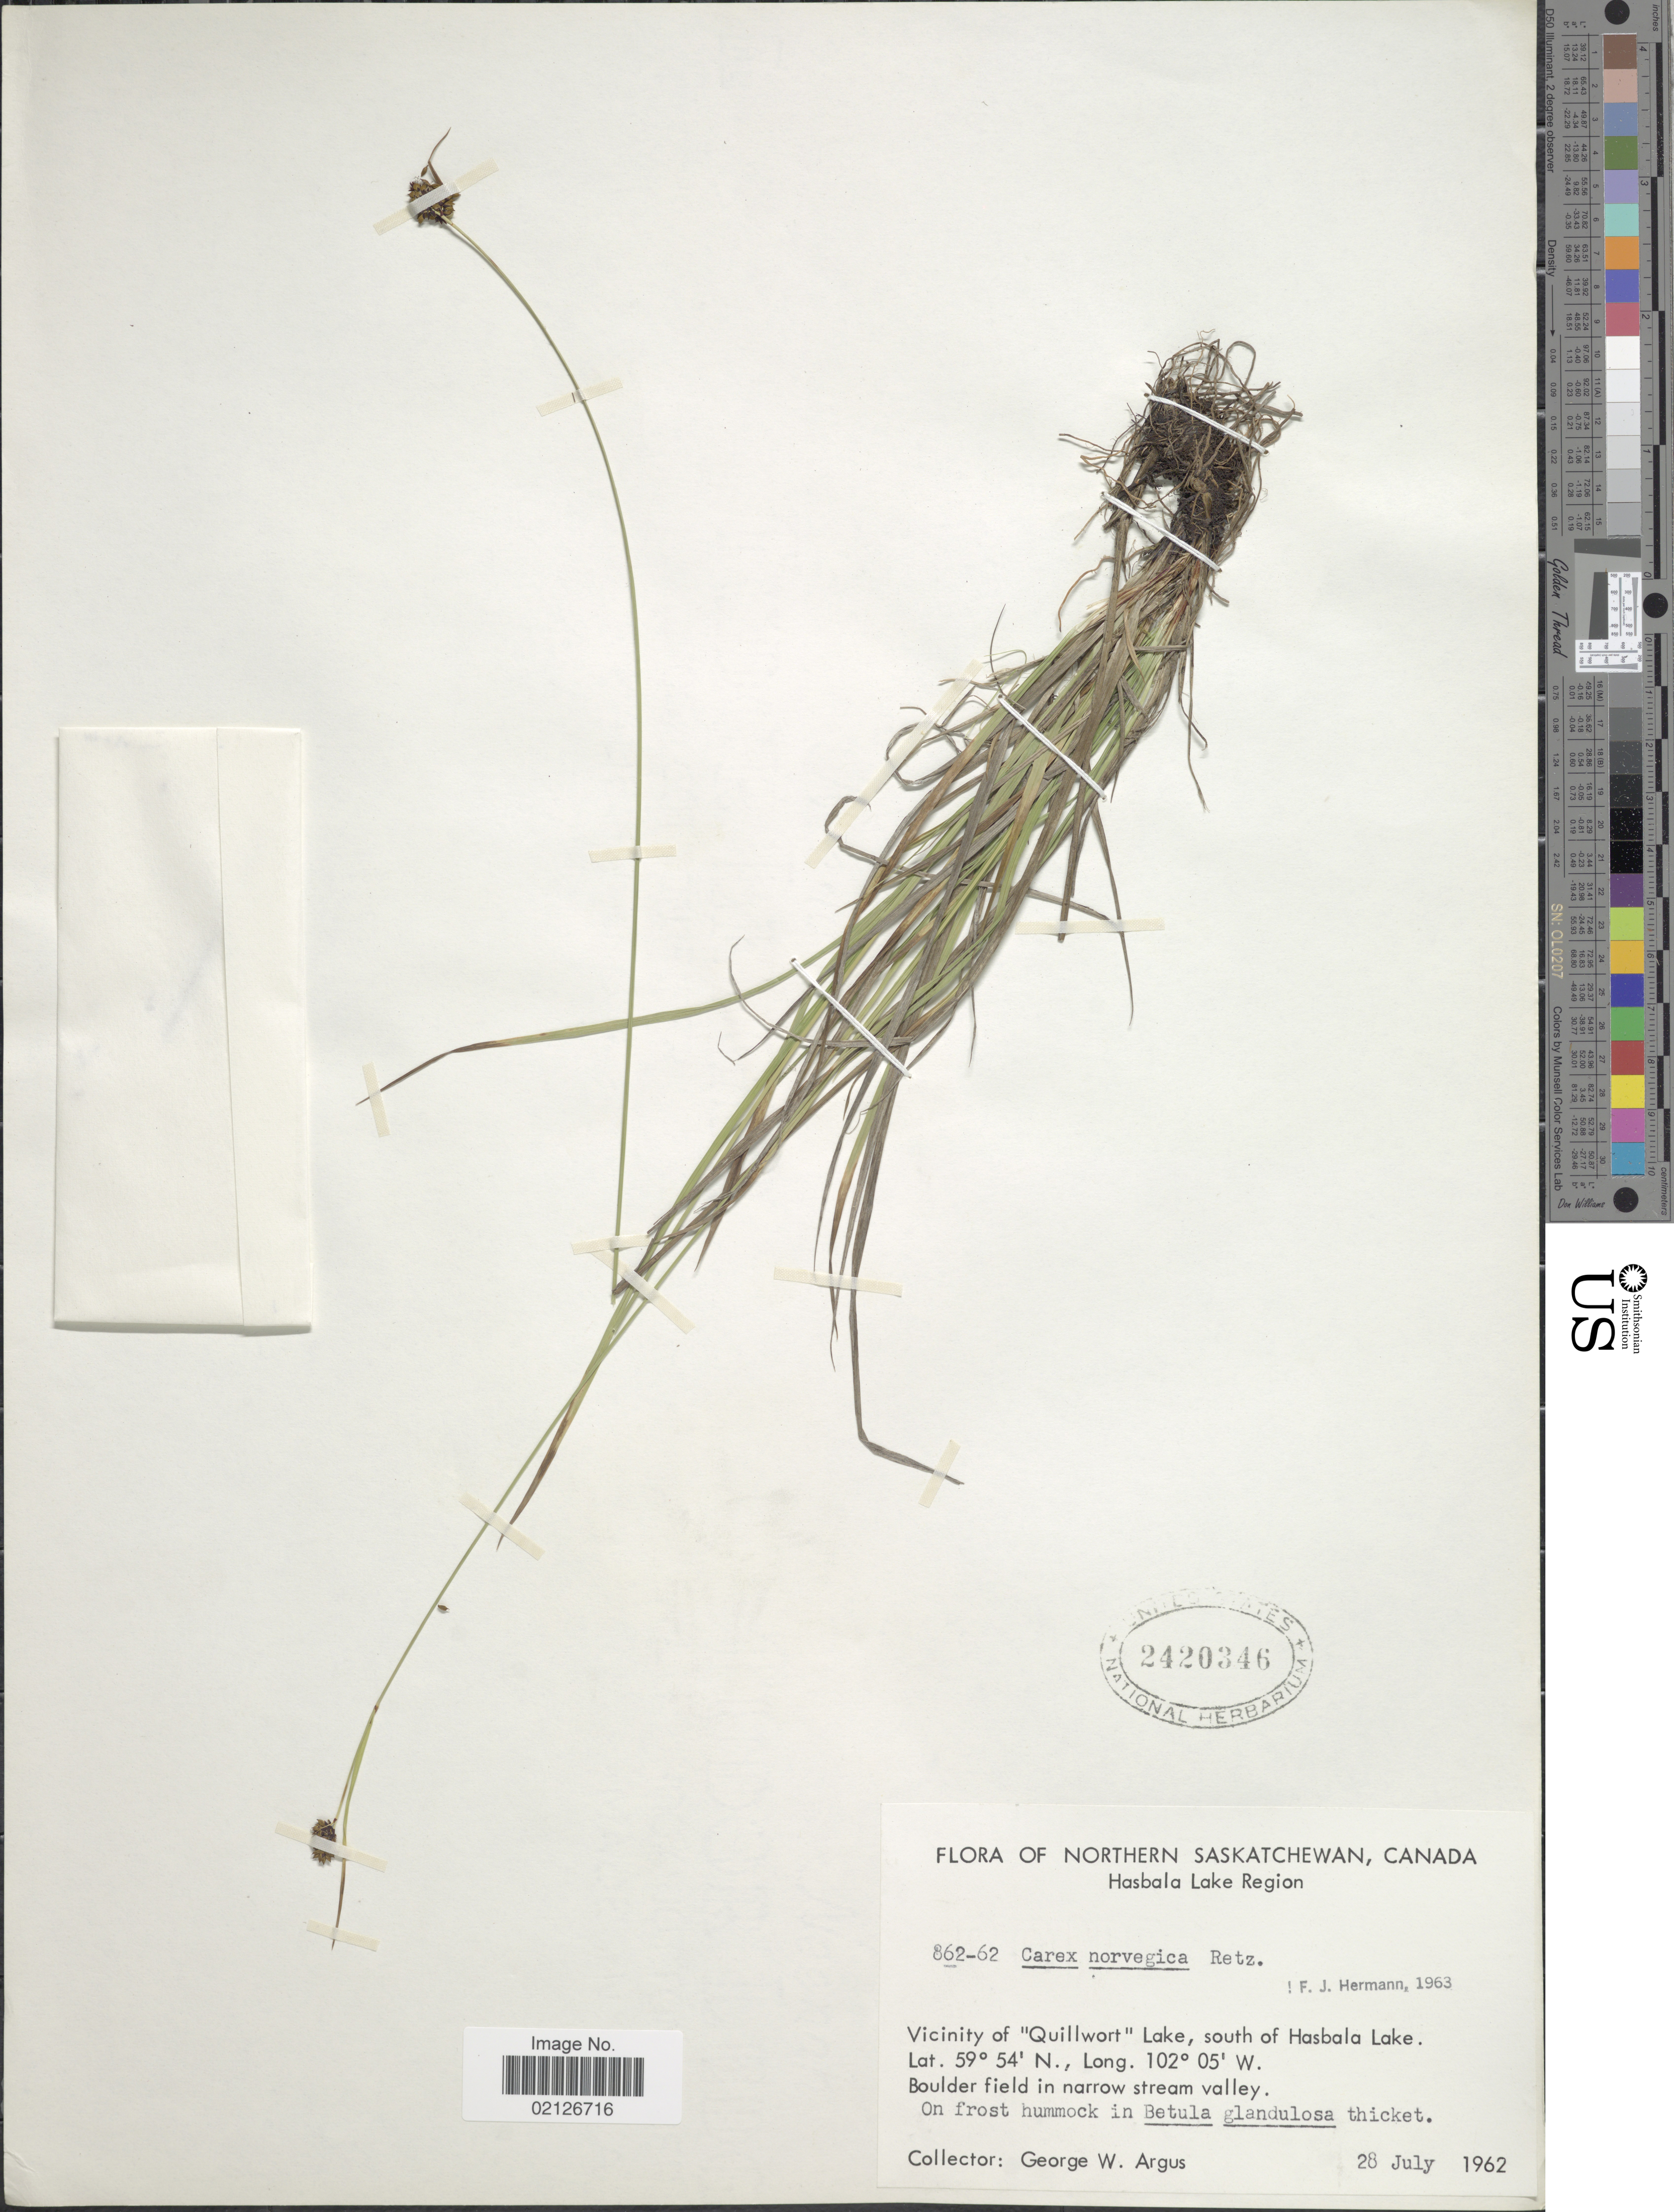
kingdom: Plantae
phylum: Tracheophyta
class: Liliopsida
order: Poales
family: Cyperaceae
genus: Carex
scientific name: Carex norvegica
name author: Retz.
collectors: G. W. Argus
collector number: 862-62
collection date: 1962-07-28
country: Canada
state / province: Saskatchewan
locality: Northern Saskatchewan, Hasbala Lake Region, vicinity of "Quilwort" Lake, south of Hasbala Lake, boulder field in narrow stream valley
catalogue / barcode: US 2420346